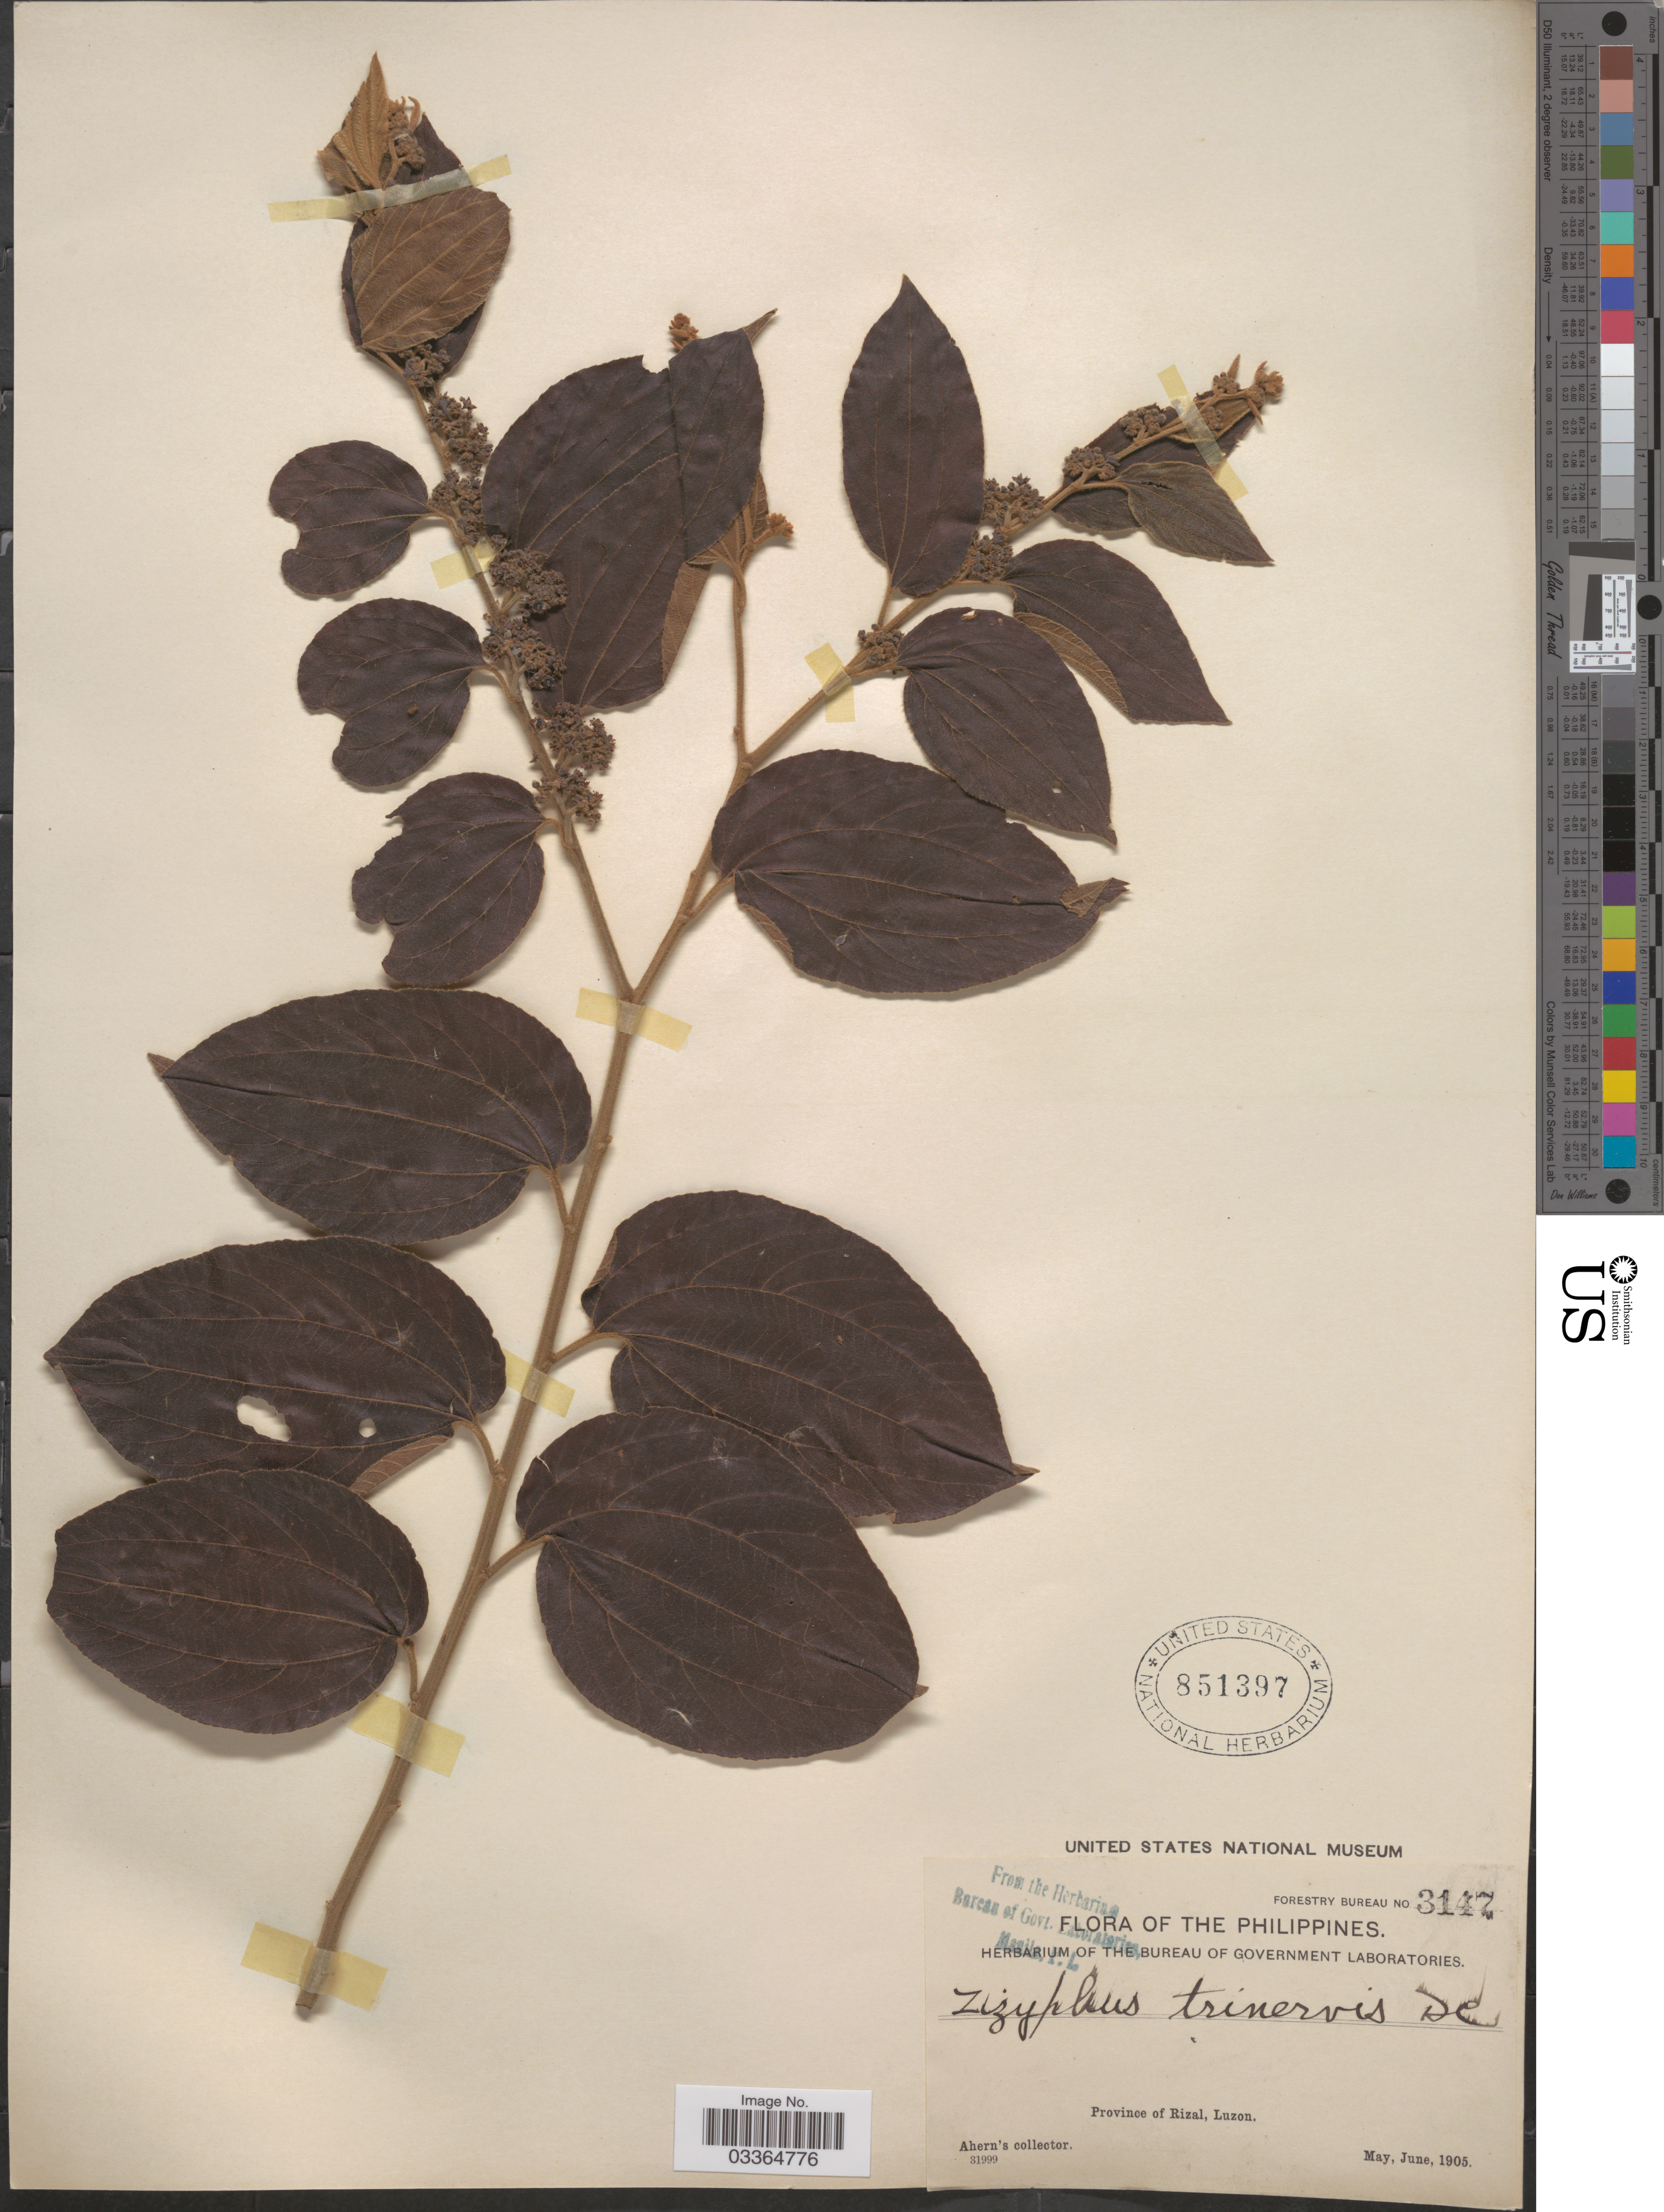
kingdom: Plantae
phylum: Tracheophyta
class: Magnoliopsida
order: Rosales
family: Rhamnaceae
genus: Ziziphus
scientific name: Ziziphus trinervia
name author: (Cav.) Poir.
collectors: Ahern's collector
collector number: Forestry Bureau 3147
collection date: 1905-05/1905-06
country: Philippines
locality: Province of Rizal, Luzon.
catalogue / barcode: US 851397